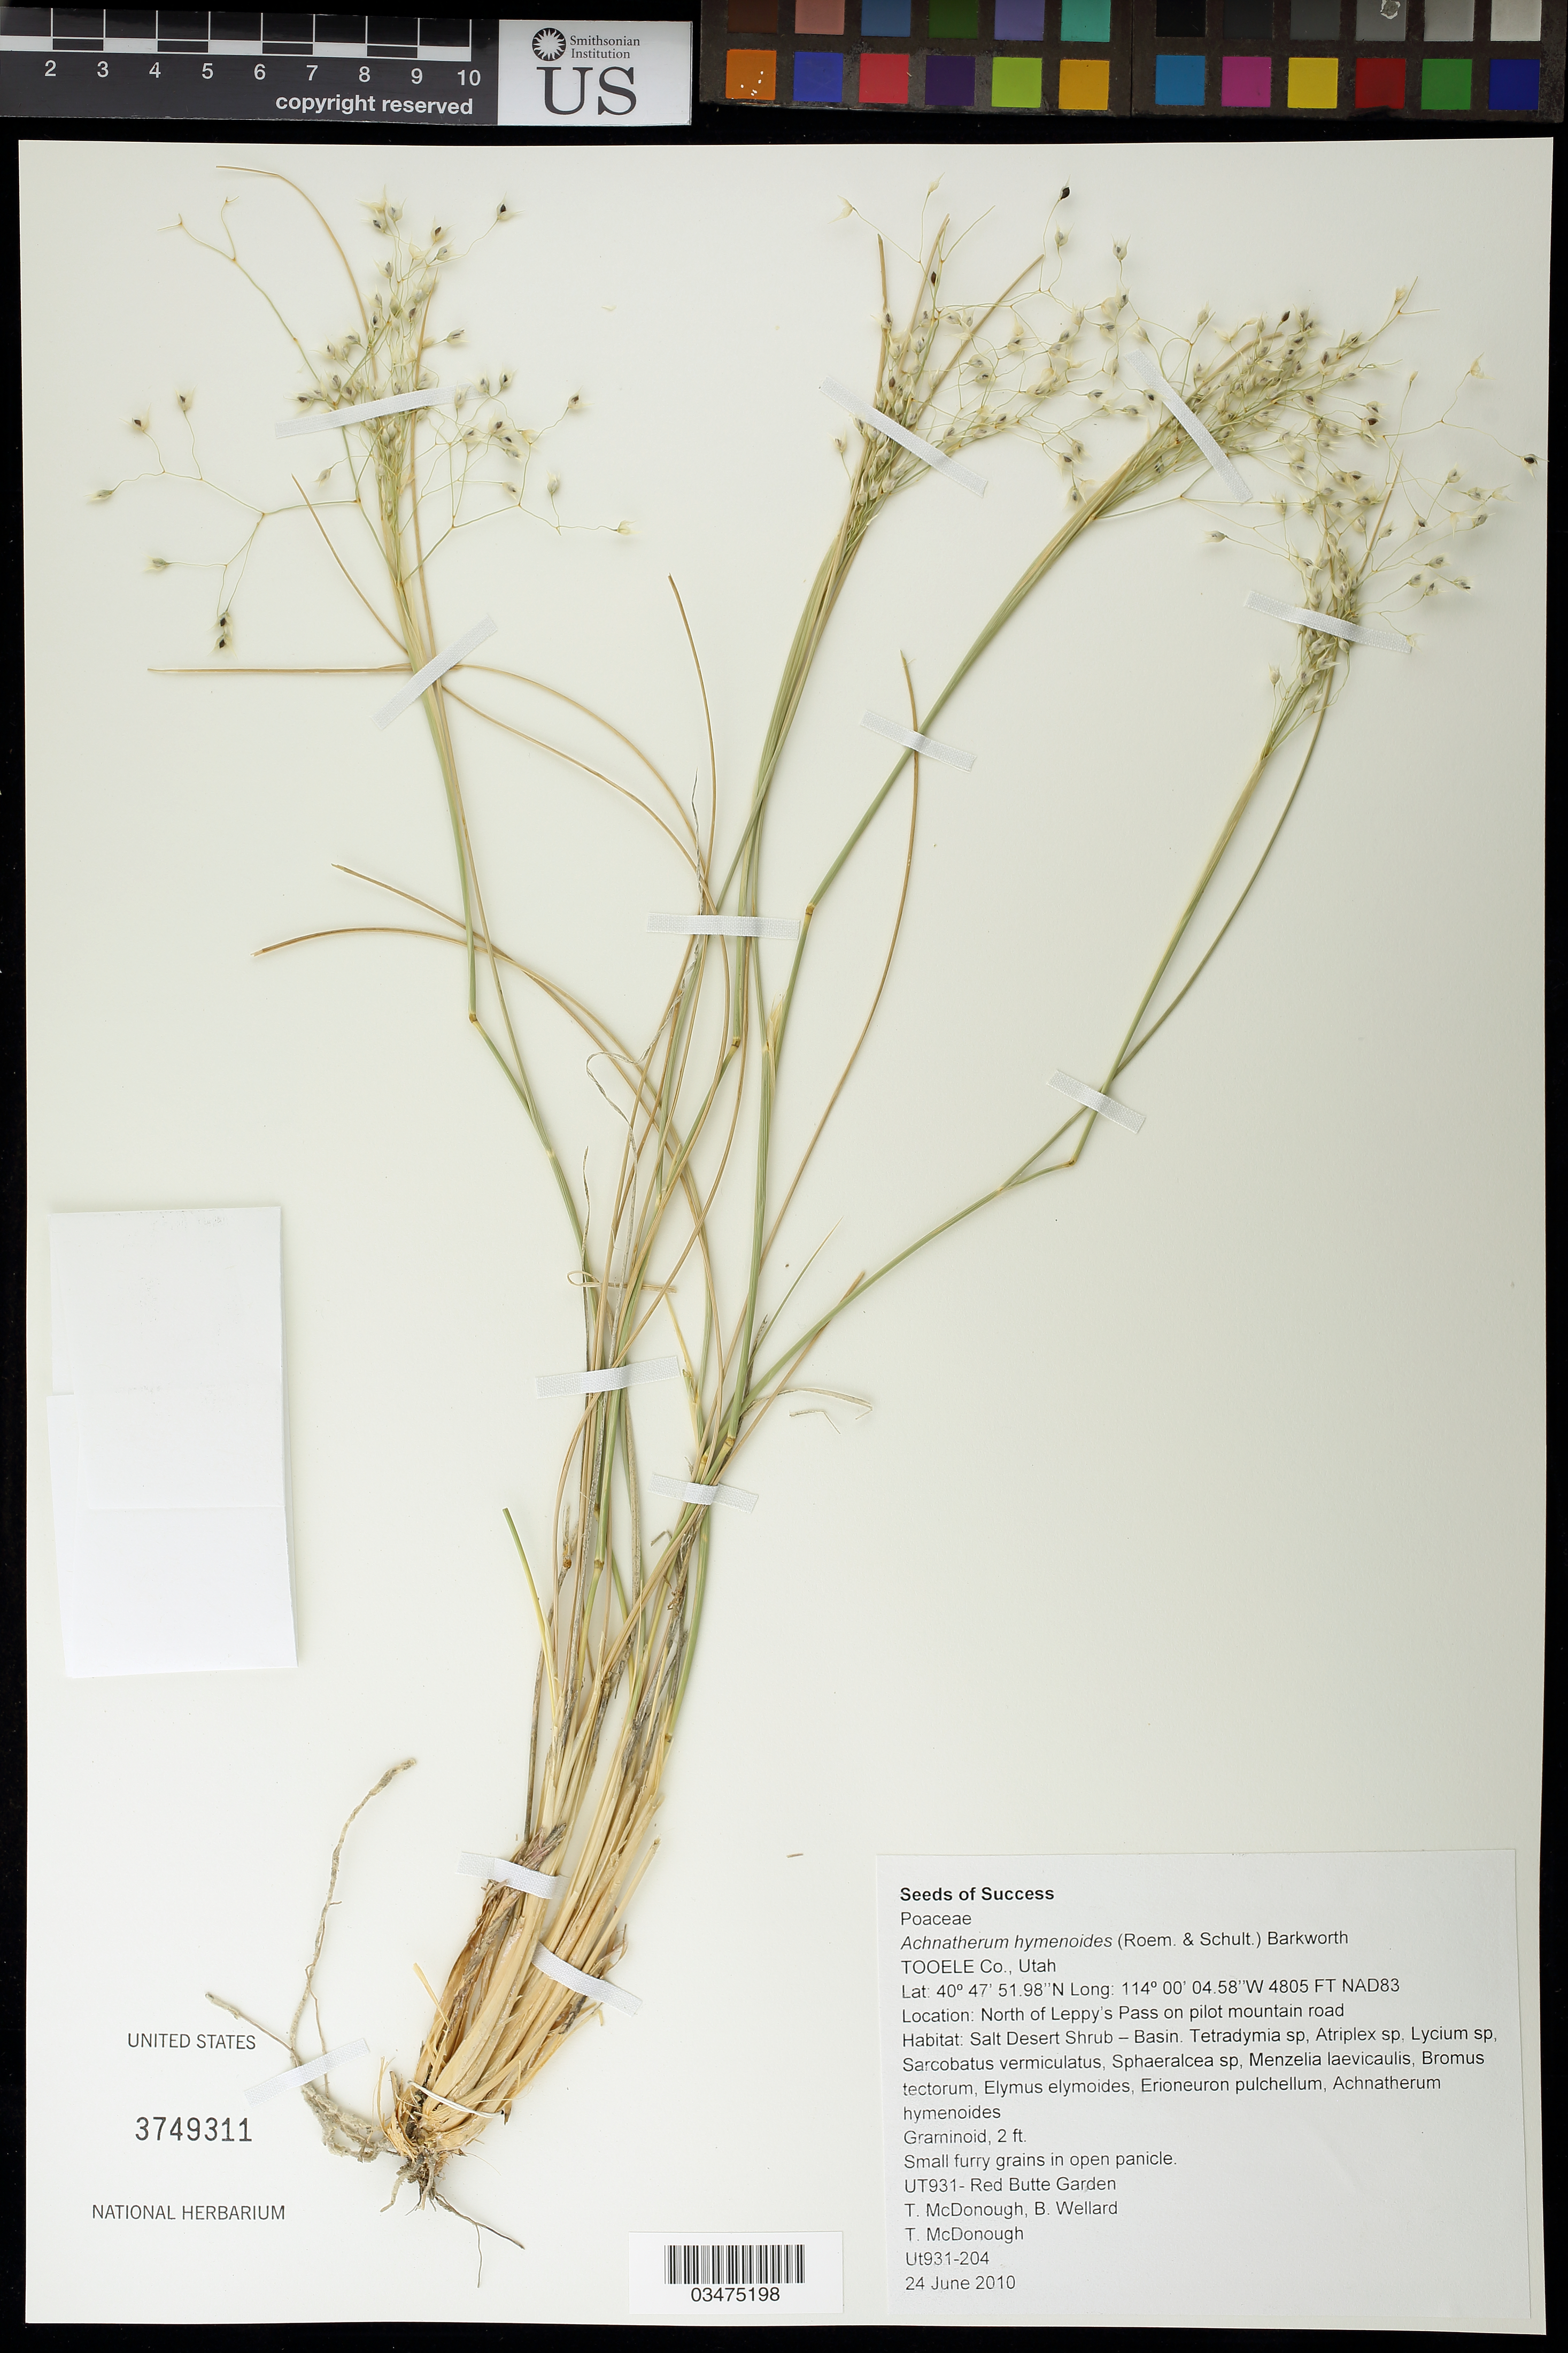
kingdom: Plantae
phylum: Tracheophyta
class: Liliopsida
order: Poales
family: Poaceae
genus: Achnatherum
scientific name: Achnatherum hymenoides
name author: (Roem. & Schult.) Barkworth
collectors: T. McDonough & B. Wellard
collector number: UT931-204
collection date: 2010-06-24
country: United States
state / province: Utah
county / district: Tooele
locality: Pilot Mtn Rd-N of Leppy's Pass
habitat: Salt desert shrub- Basin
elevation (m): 1465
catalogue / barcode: US 3749311